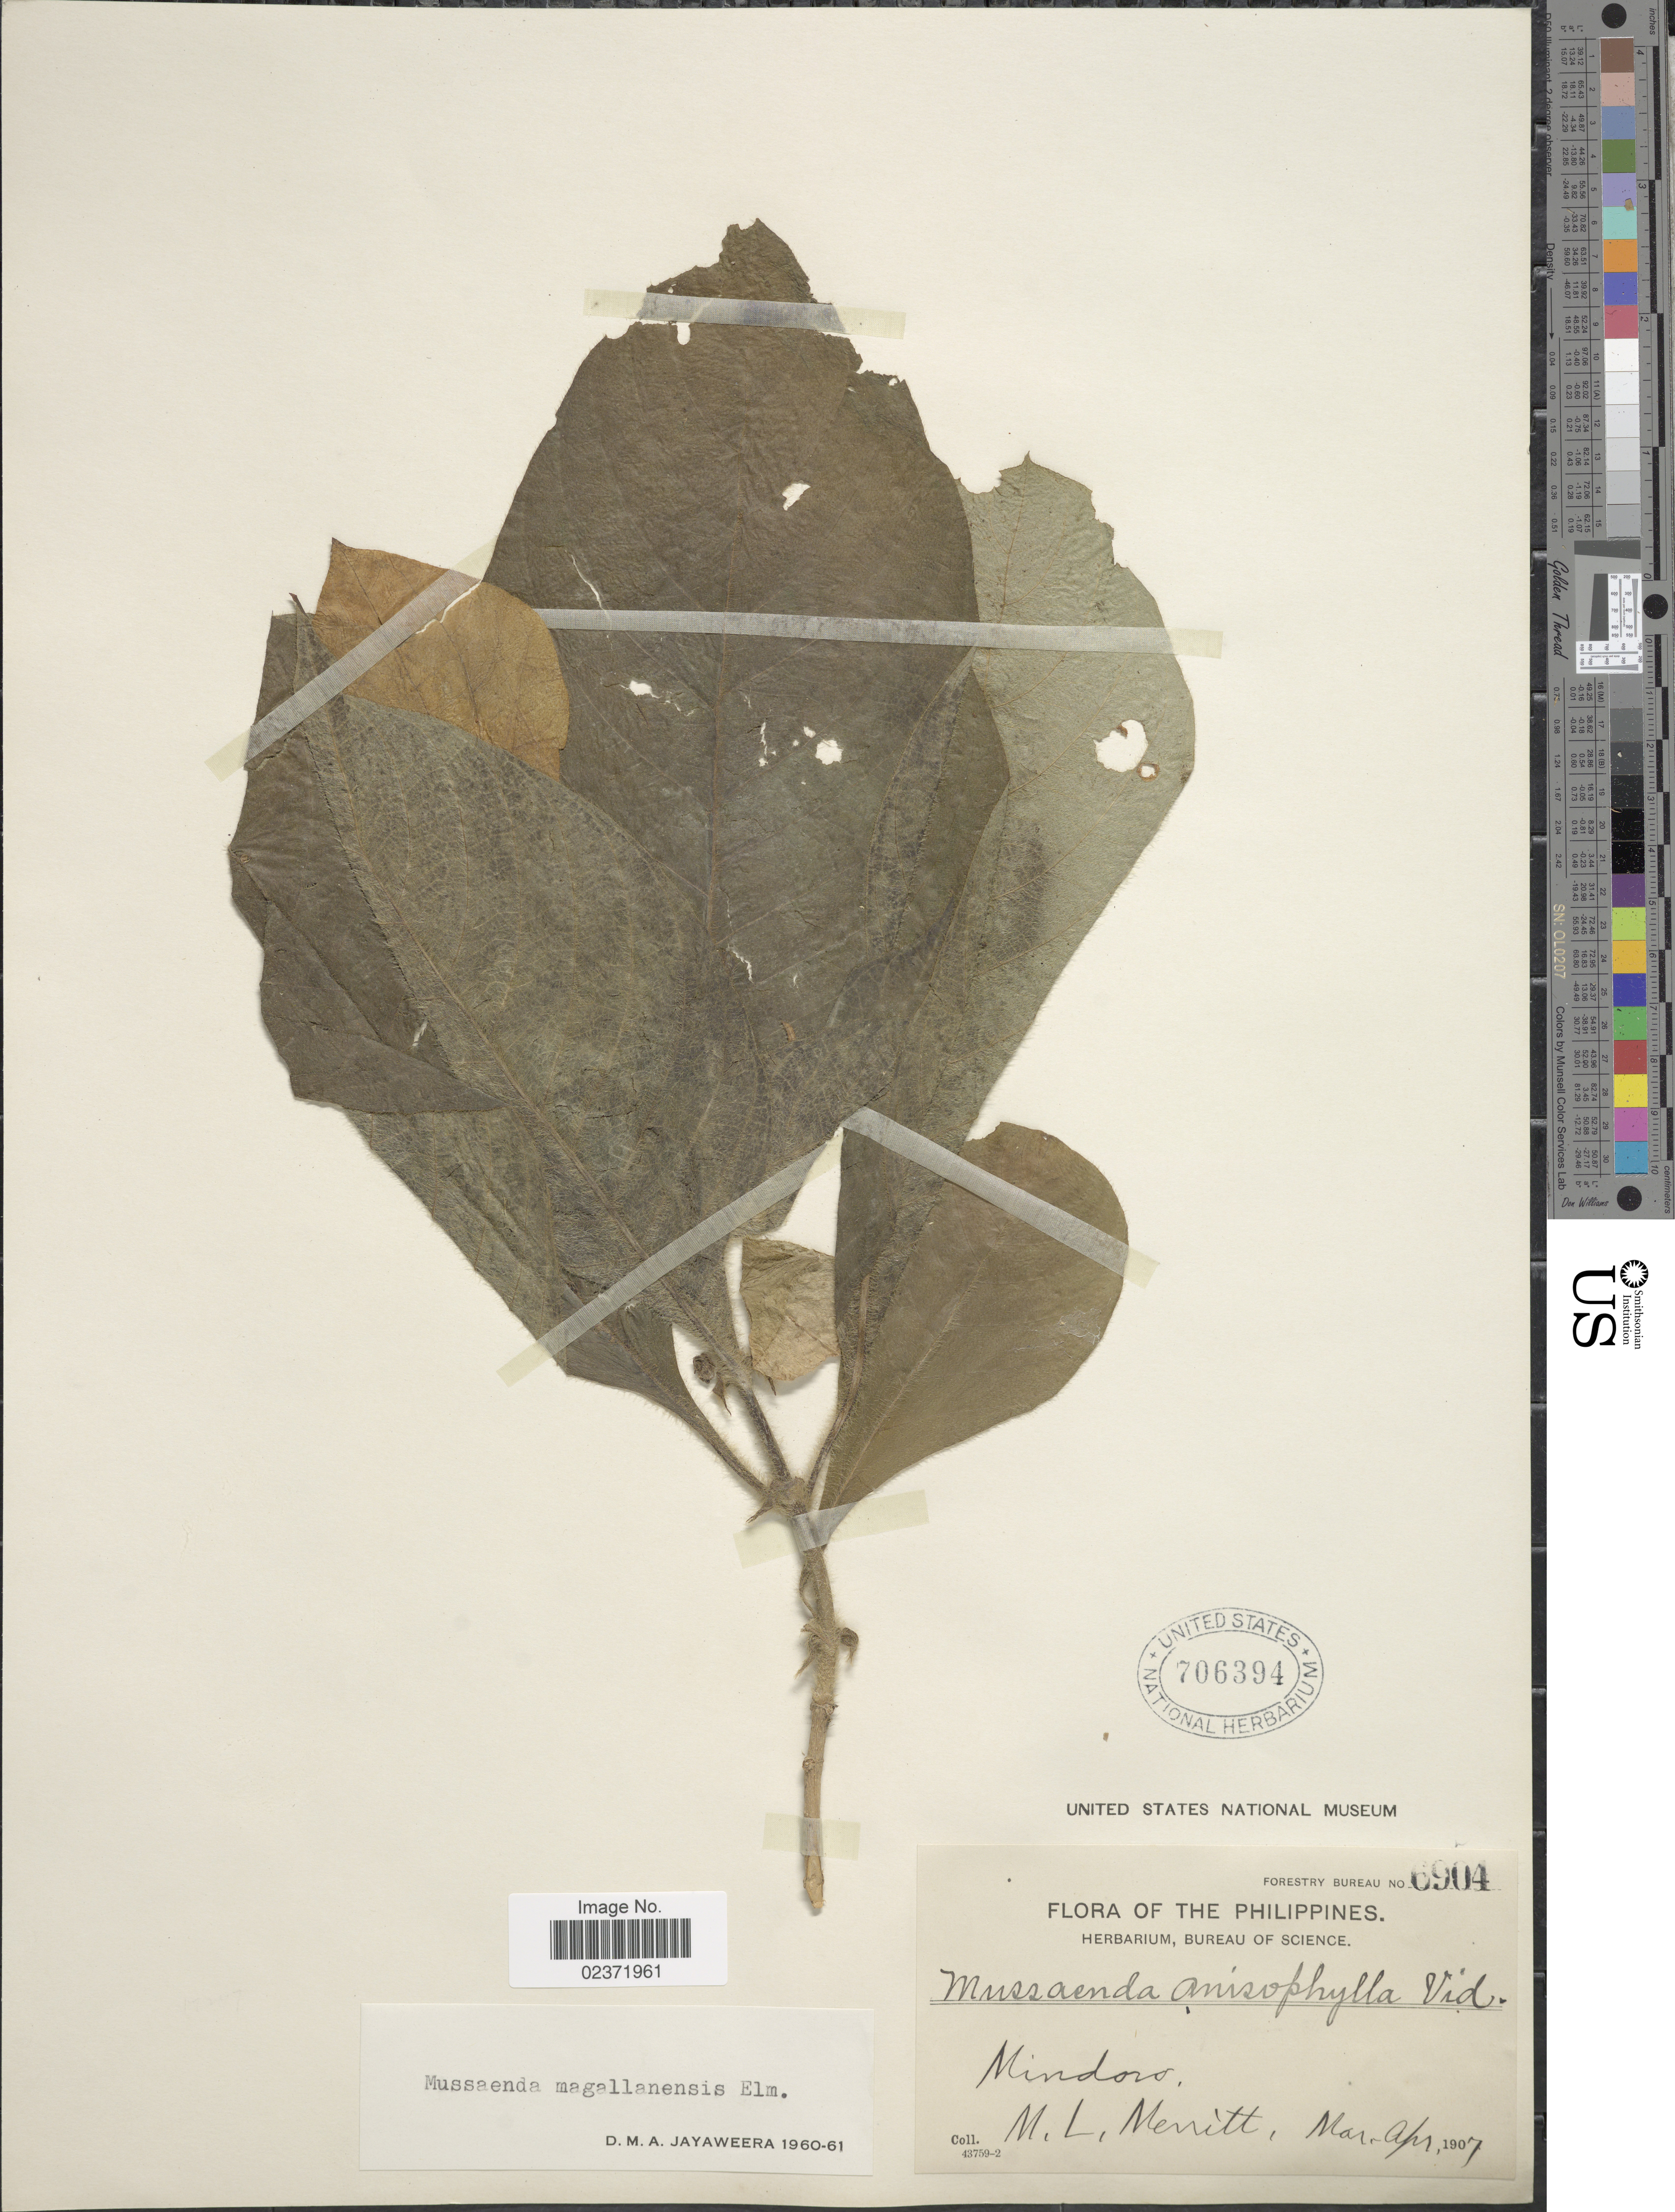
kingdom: Plantae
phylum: Tracheophyta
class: Magnoliopsida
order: Gentianales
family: Rubiaceae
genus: Mussaenda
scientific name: Mussaenda magallanensis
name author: Elmer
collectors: M. L. Merritt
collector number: Forestry Bureau 6904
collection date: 1907-03/1907-04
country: Philippines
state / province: Mimaropa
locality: Mindoro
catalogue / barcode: US 706394